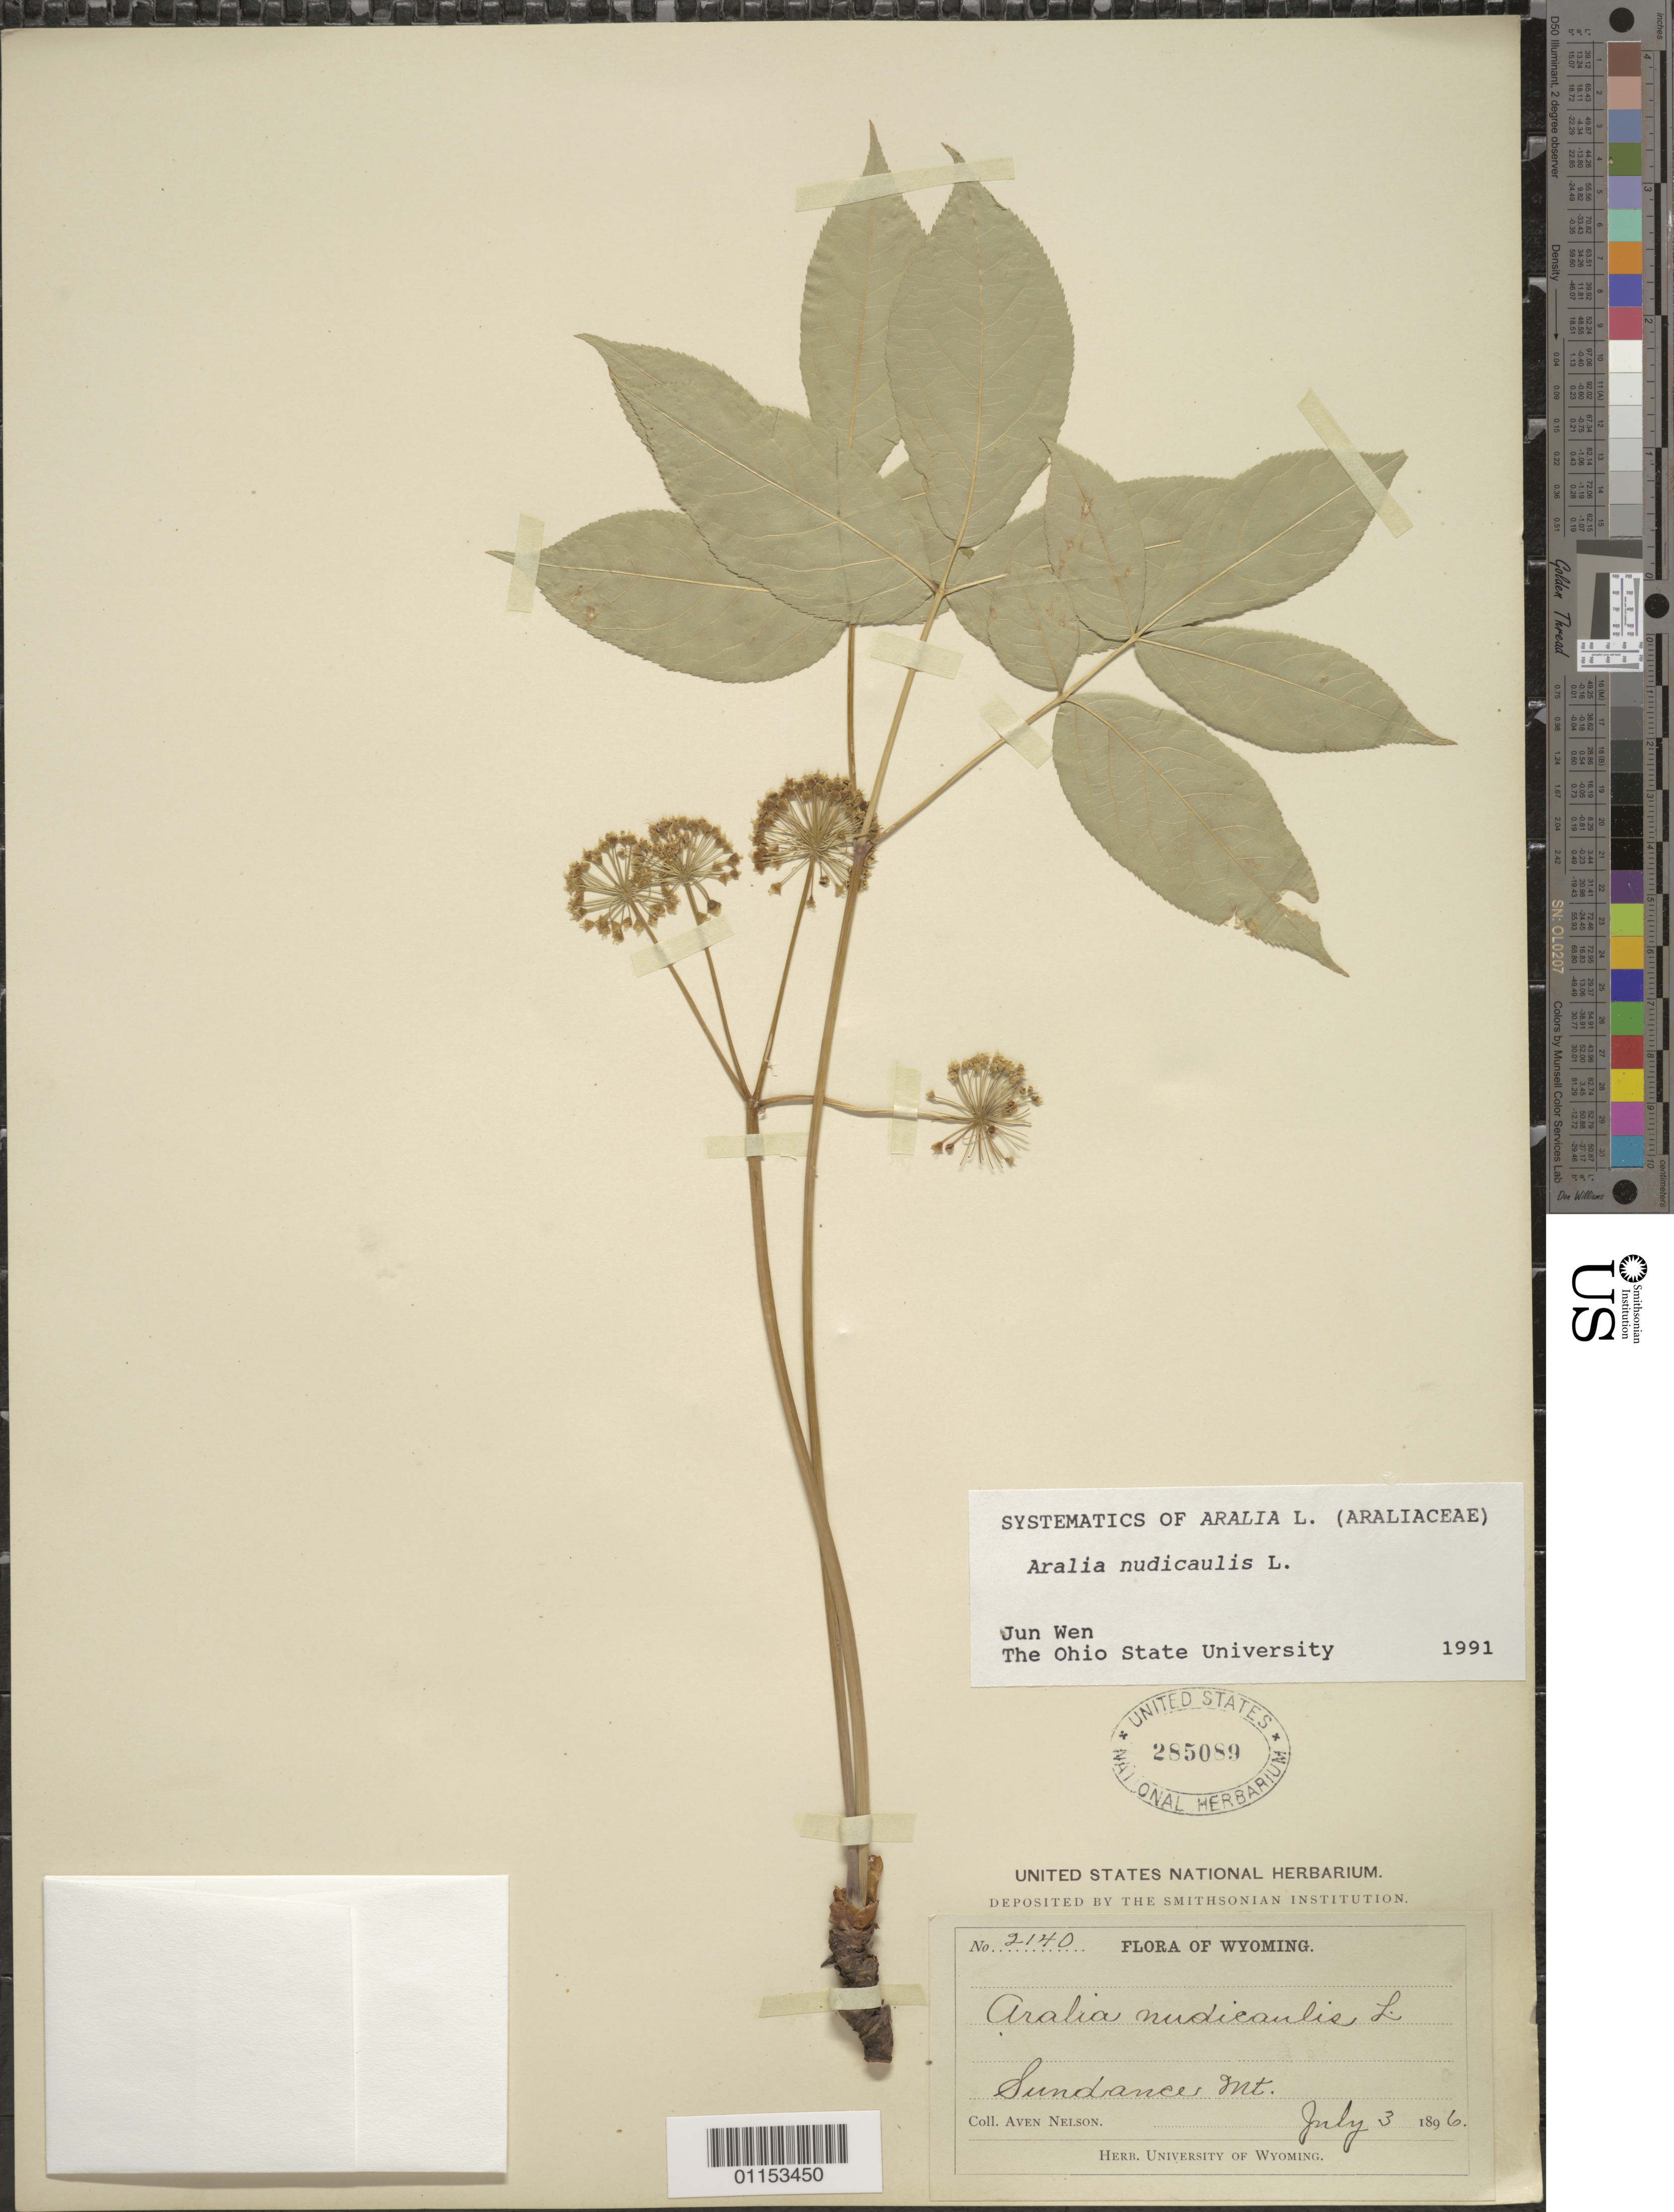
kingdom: Plantae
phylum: Tracheophyta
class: Magnoliopsida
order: Apiales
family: Araliaceae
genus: Aralia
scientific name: Aralia nudicaulis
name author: L.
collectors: A. Nelson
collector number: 2140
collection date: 1896-07-03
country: United States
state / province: Wyoming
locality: Sundance Mt.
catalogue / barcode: US 285089